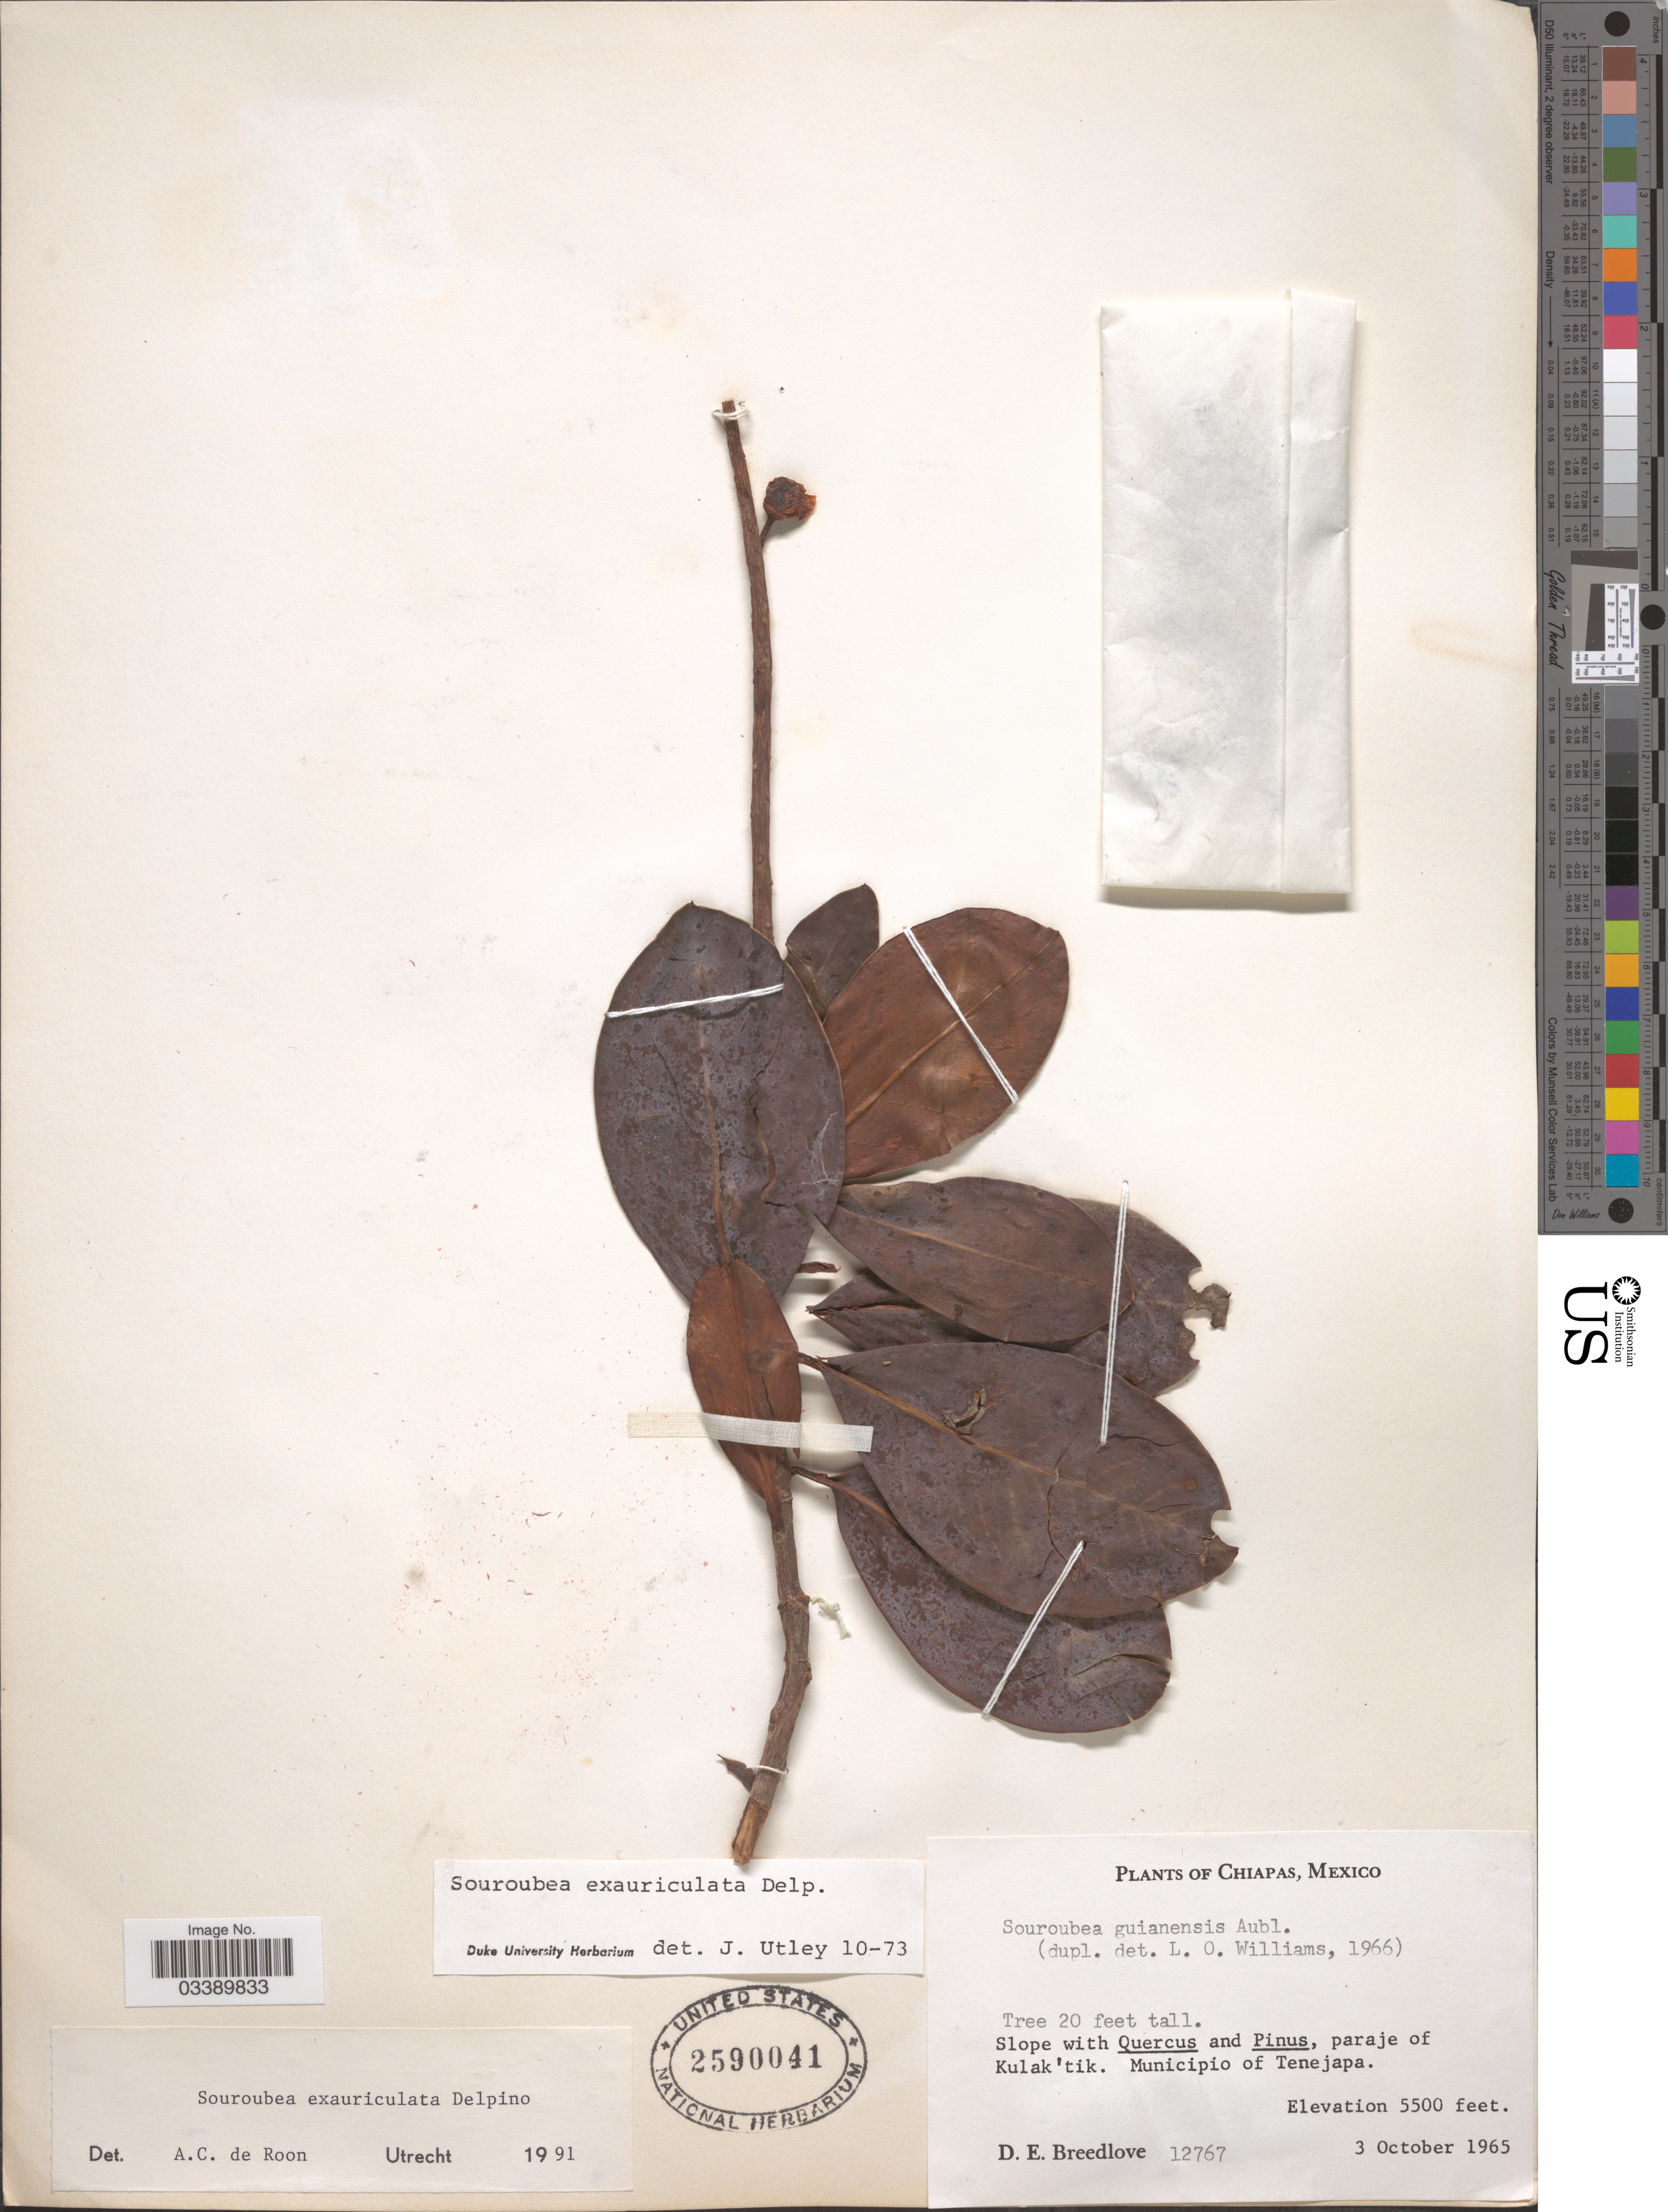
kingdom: Plantae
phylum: Tracheophyta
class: Magnoliopsida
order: Ericales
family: Marcgraviaceae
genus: Souroubea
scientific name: Souroubea exauriculata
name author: Delpino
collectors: D. E. Breedlove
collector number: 12767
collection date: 1965-10-03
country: Mexico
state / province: Chiapas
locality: Paraje of Kulak'tik. Municipio of Tenejapa.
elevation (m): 1676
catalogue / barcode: US 2590041